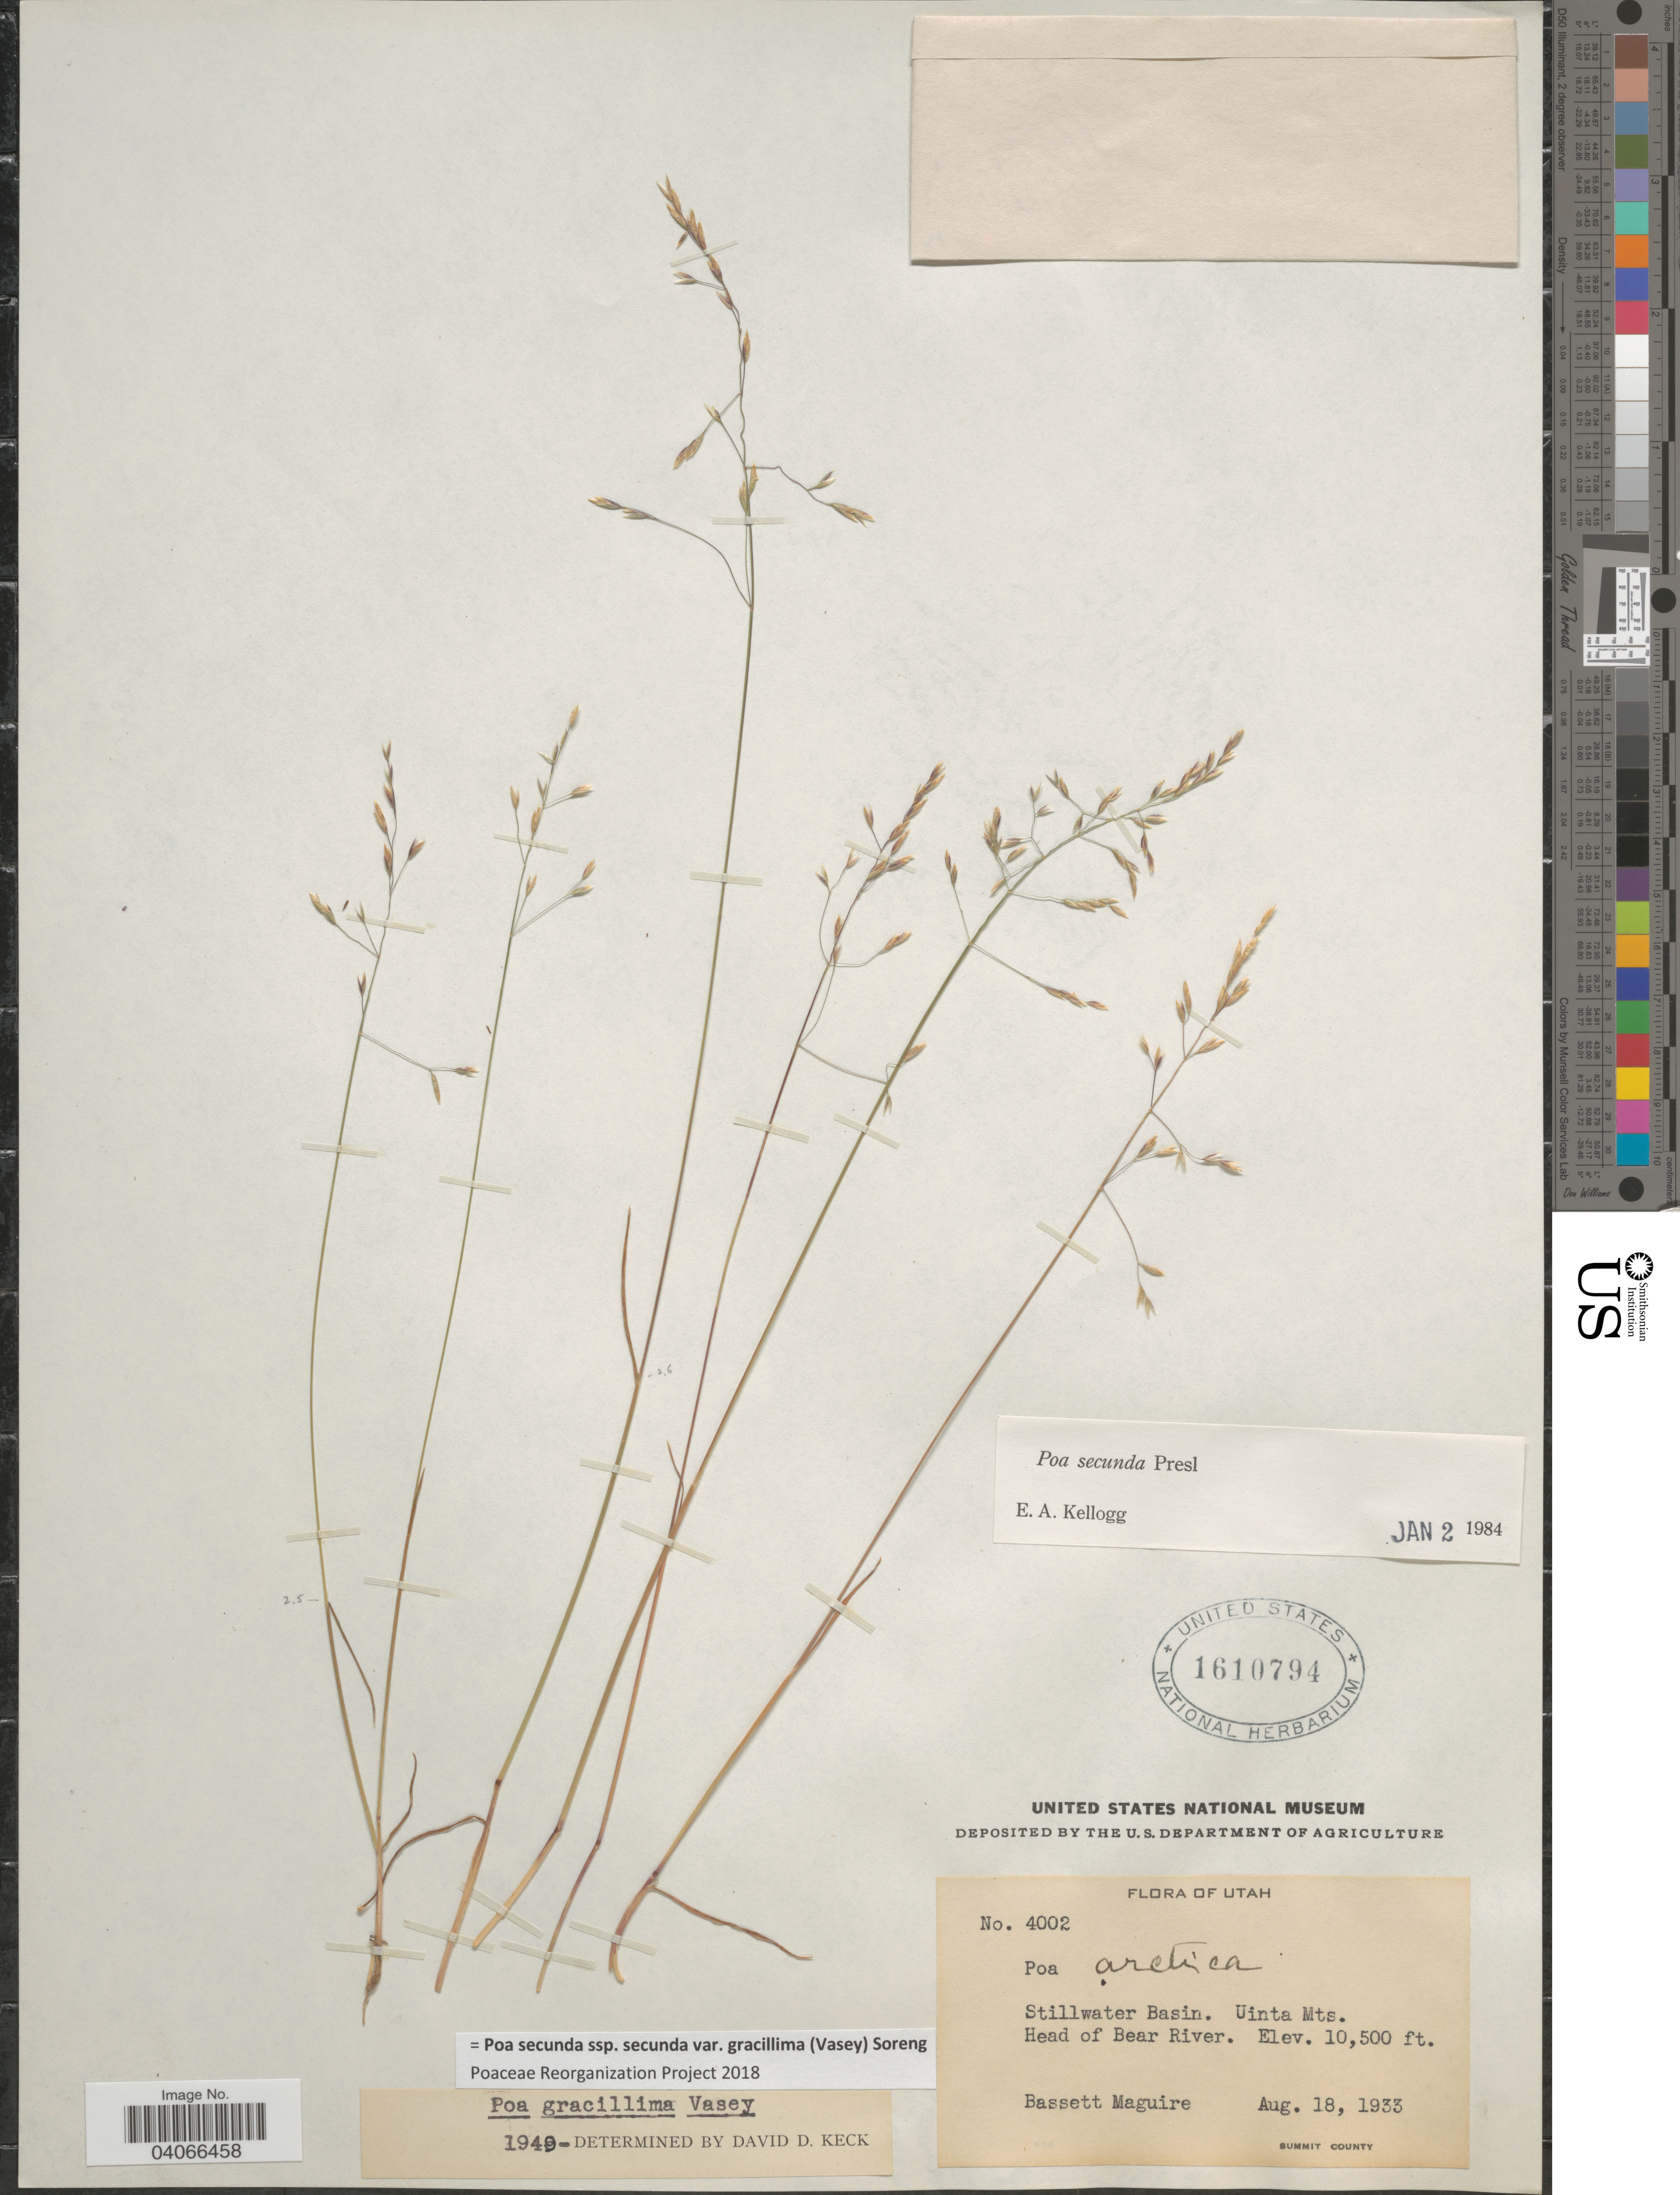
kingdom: Plantae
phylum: Tracheophyta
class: Liliopsida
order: Poales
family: Poaceae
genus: Poa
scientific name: Poa secunda subsp. secunda var. gracillima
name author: (Vasey) Soreng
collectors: B. Maguire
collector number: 4002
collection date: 1933-08-18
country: United States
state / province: Utah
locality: Stillwater Basin. Uinta Mts. Head of Bear River.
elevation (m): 3200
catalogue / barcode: US 1610794